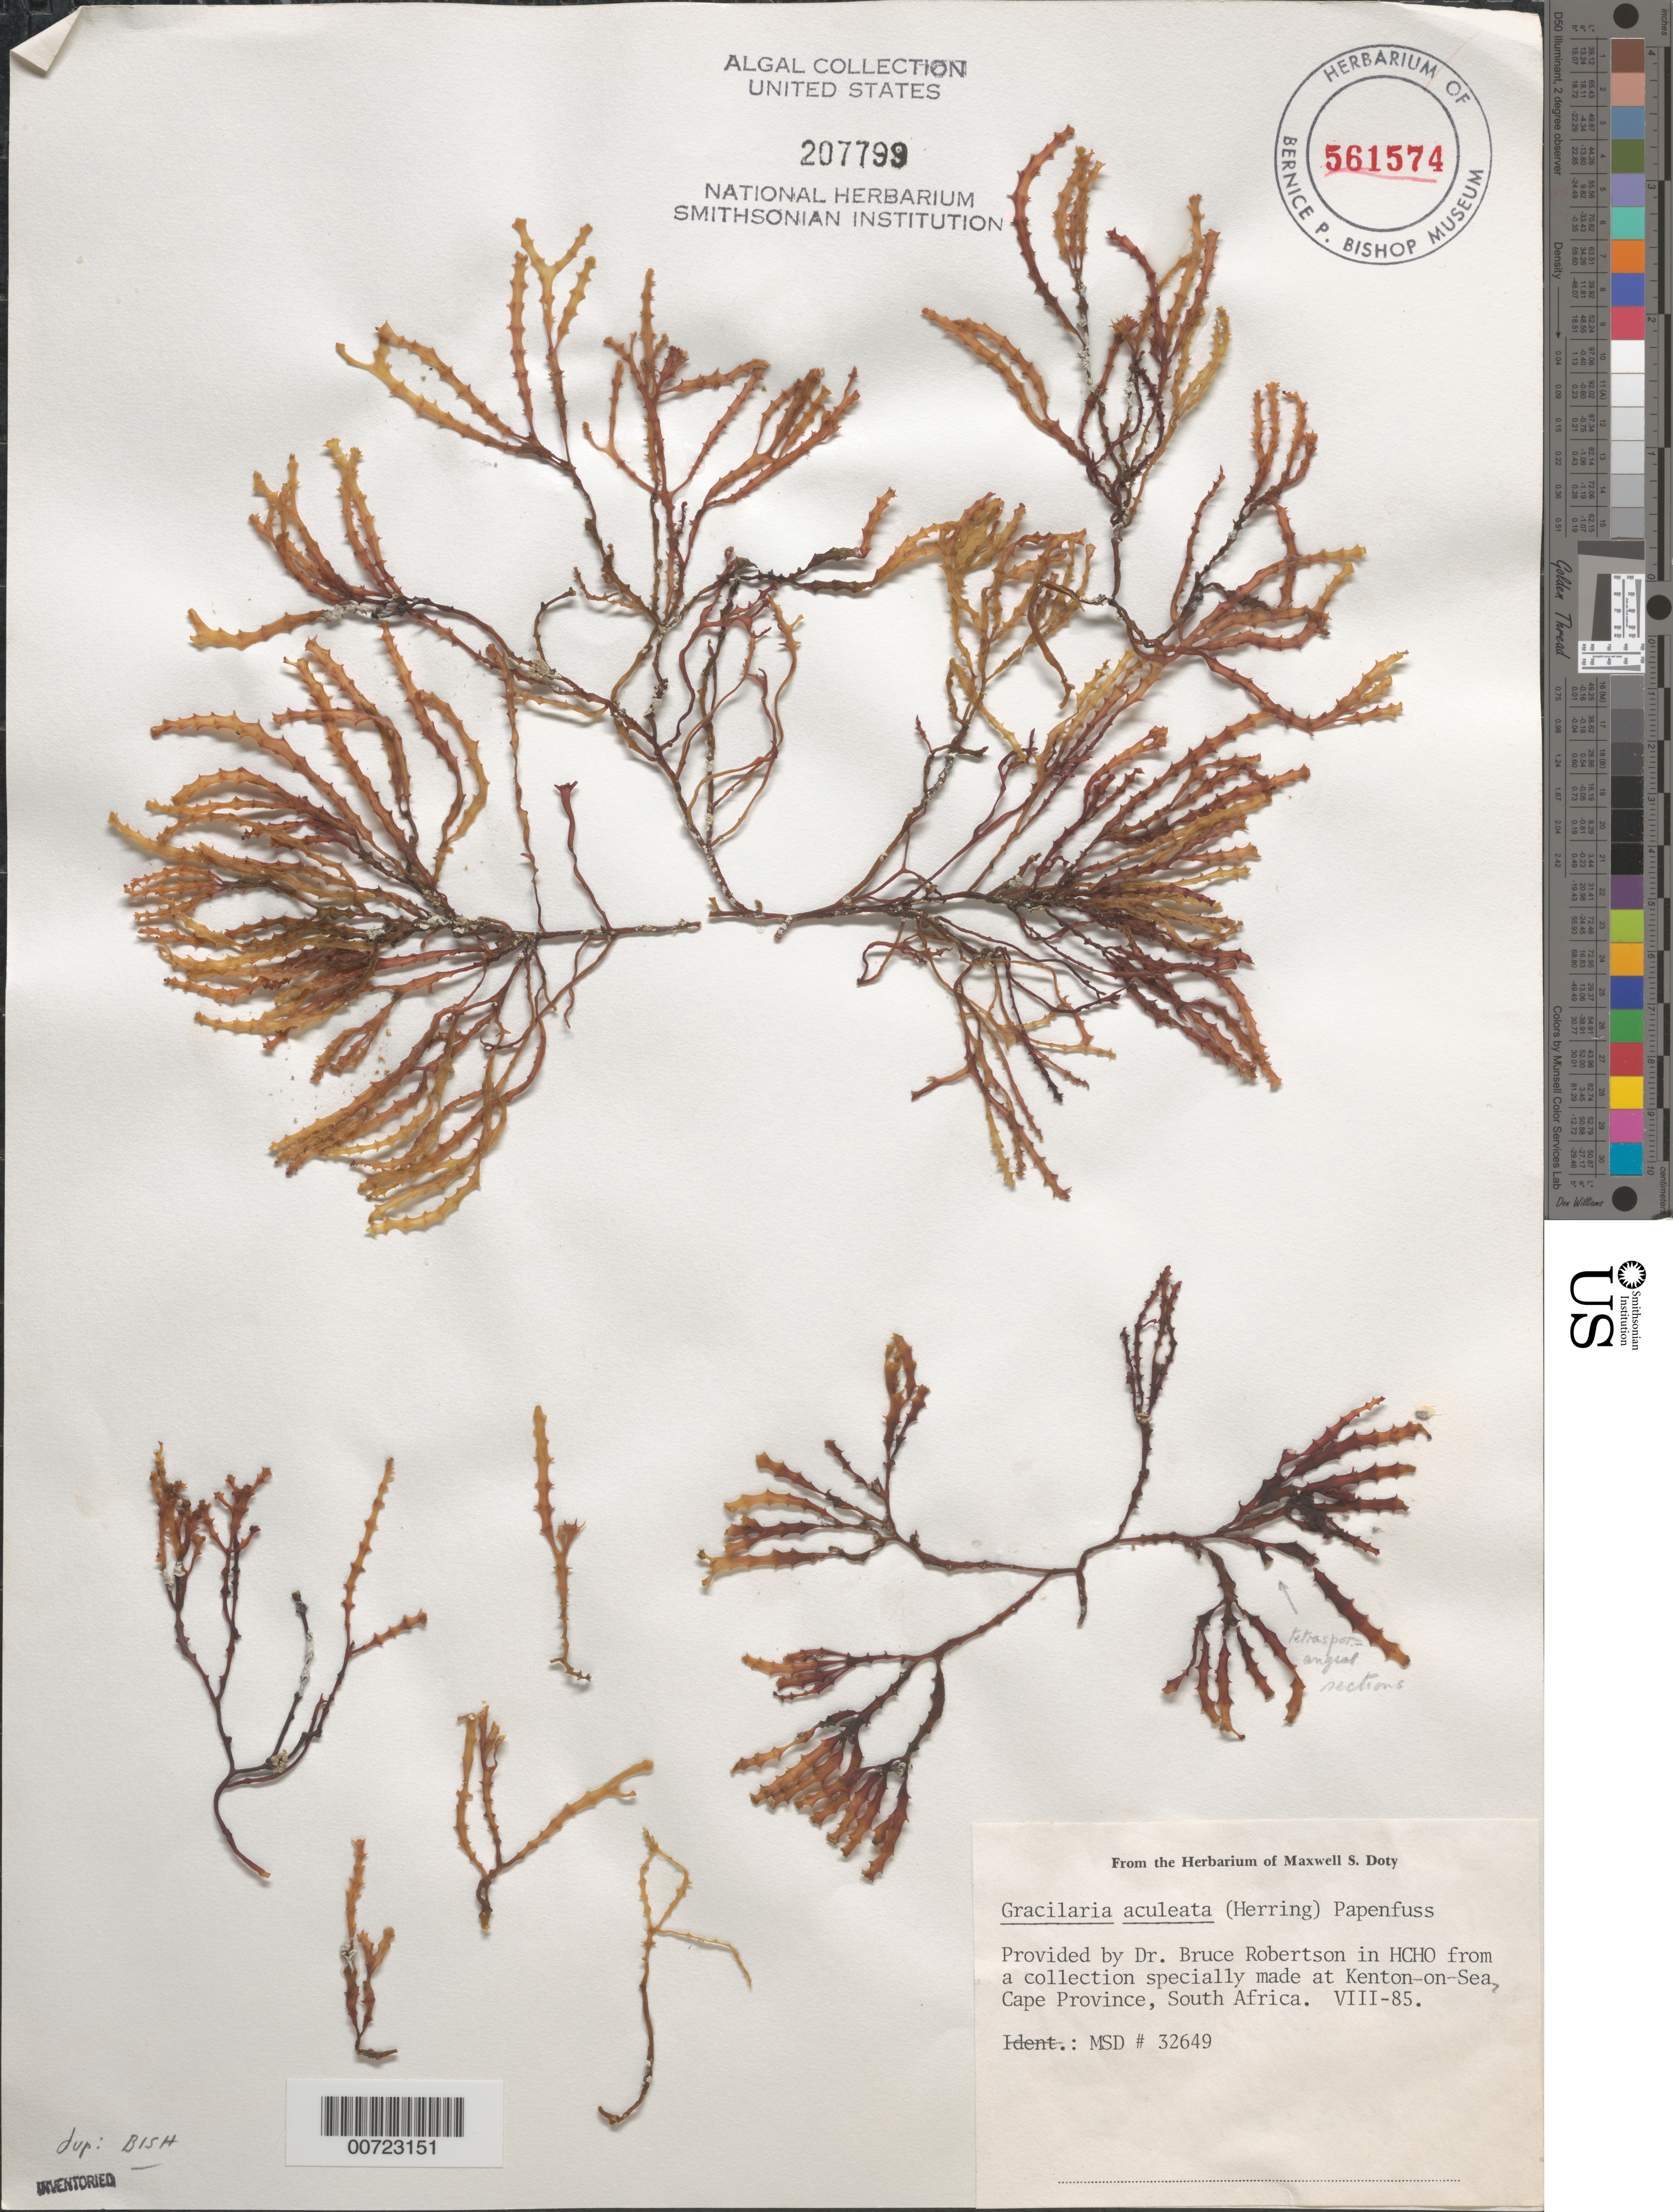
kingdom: Plantae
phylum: Rhodophyta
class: Florideophyceae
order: Gracilariales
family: Gracilariaceae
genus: Gracilaria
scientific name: Gracilaria aculeata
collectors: B. Robertson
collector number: MSD 32649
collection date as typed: Aug 1985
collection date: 1985-08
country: South Africa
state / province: Eastern Cape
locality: Kenton-on-Sea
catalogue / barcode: US 207799